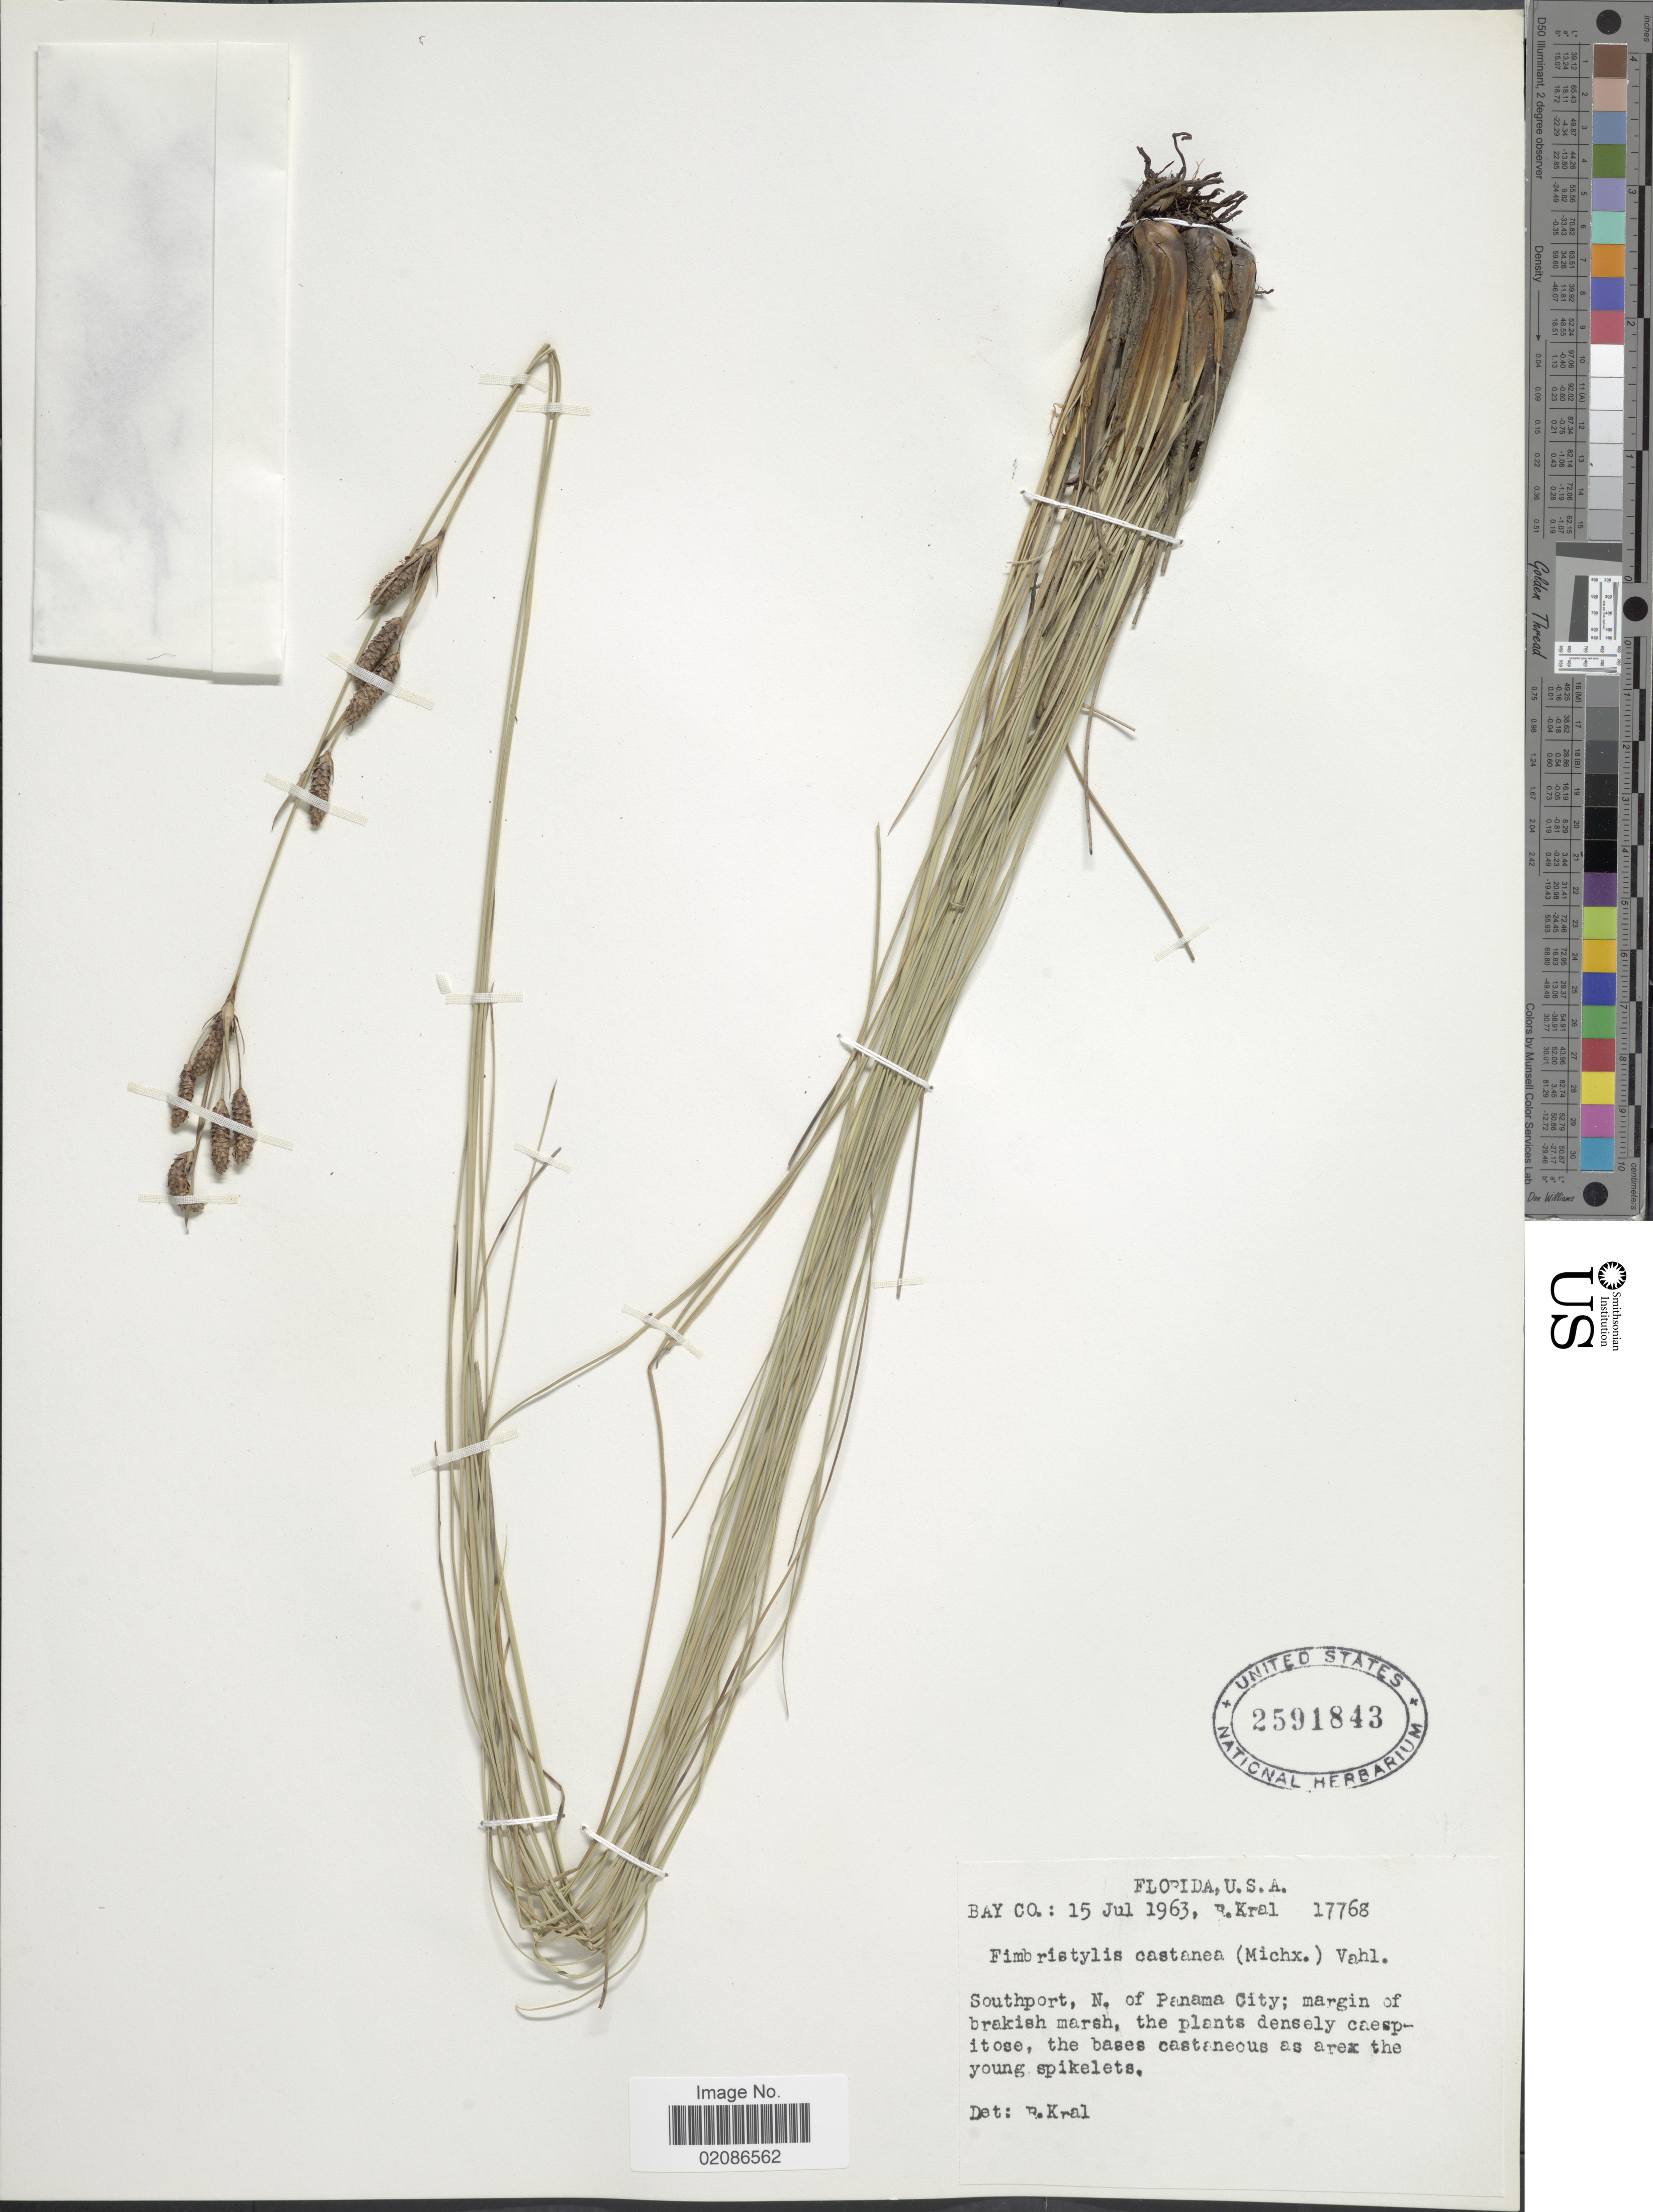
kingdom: Plantae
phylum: Tracheophyta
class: Liliopsida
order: Poales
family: Cyperaceae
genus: Fimbristylis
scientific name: Fimbristylis castanea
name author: (Michx.) Vahl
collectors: R. Kral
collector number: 17768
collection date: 1963-07-15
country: United States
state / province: Florida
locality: Bay Co; Southport, N. of Panama City; margin of brakish marsh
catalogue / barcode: US 2591843